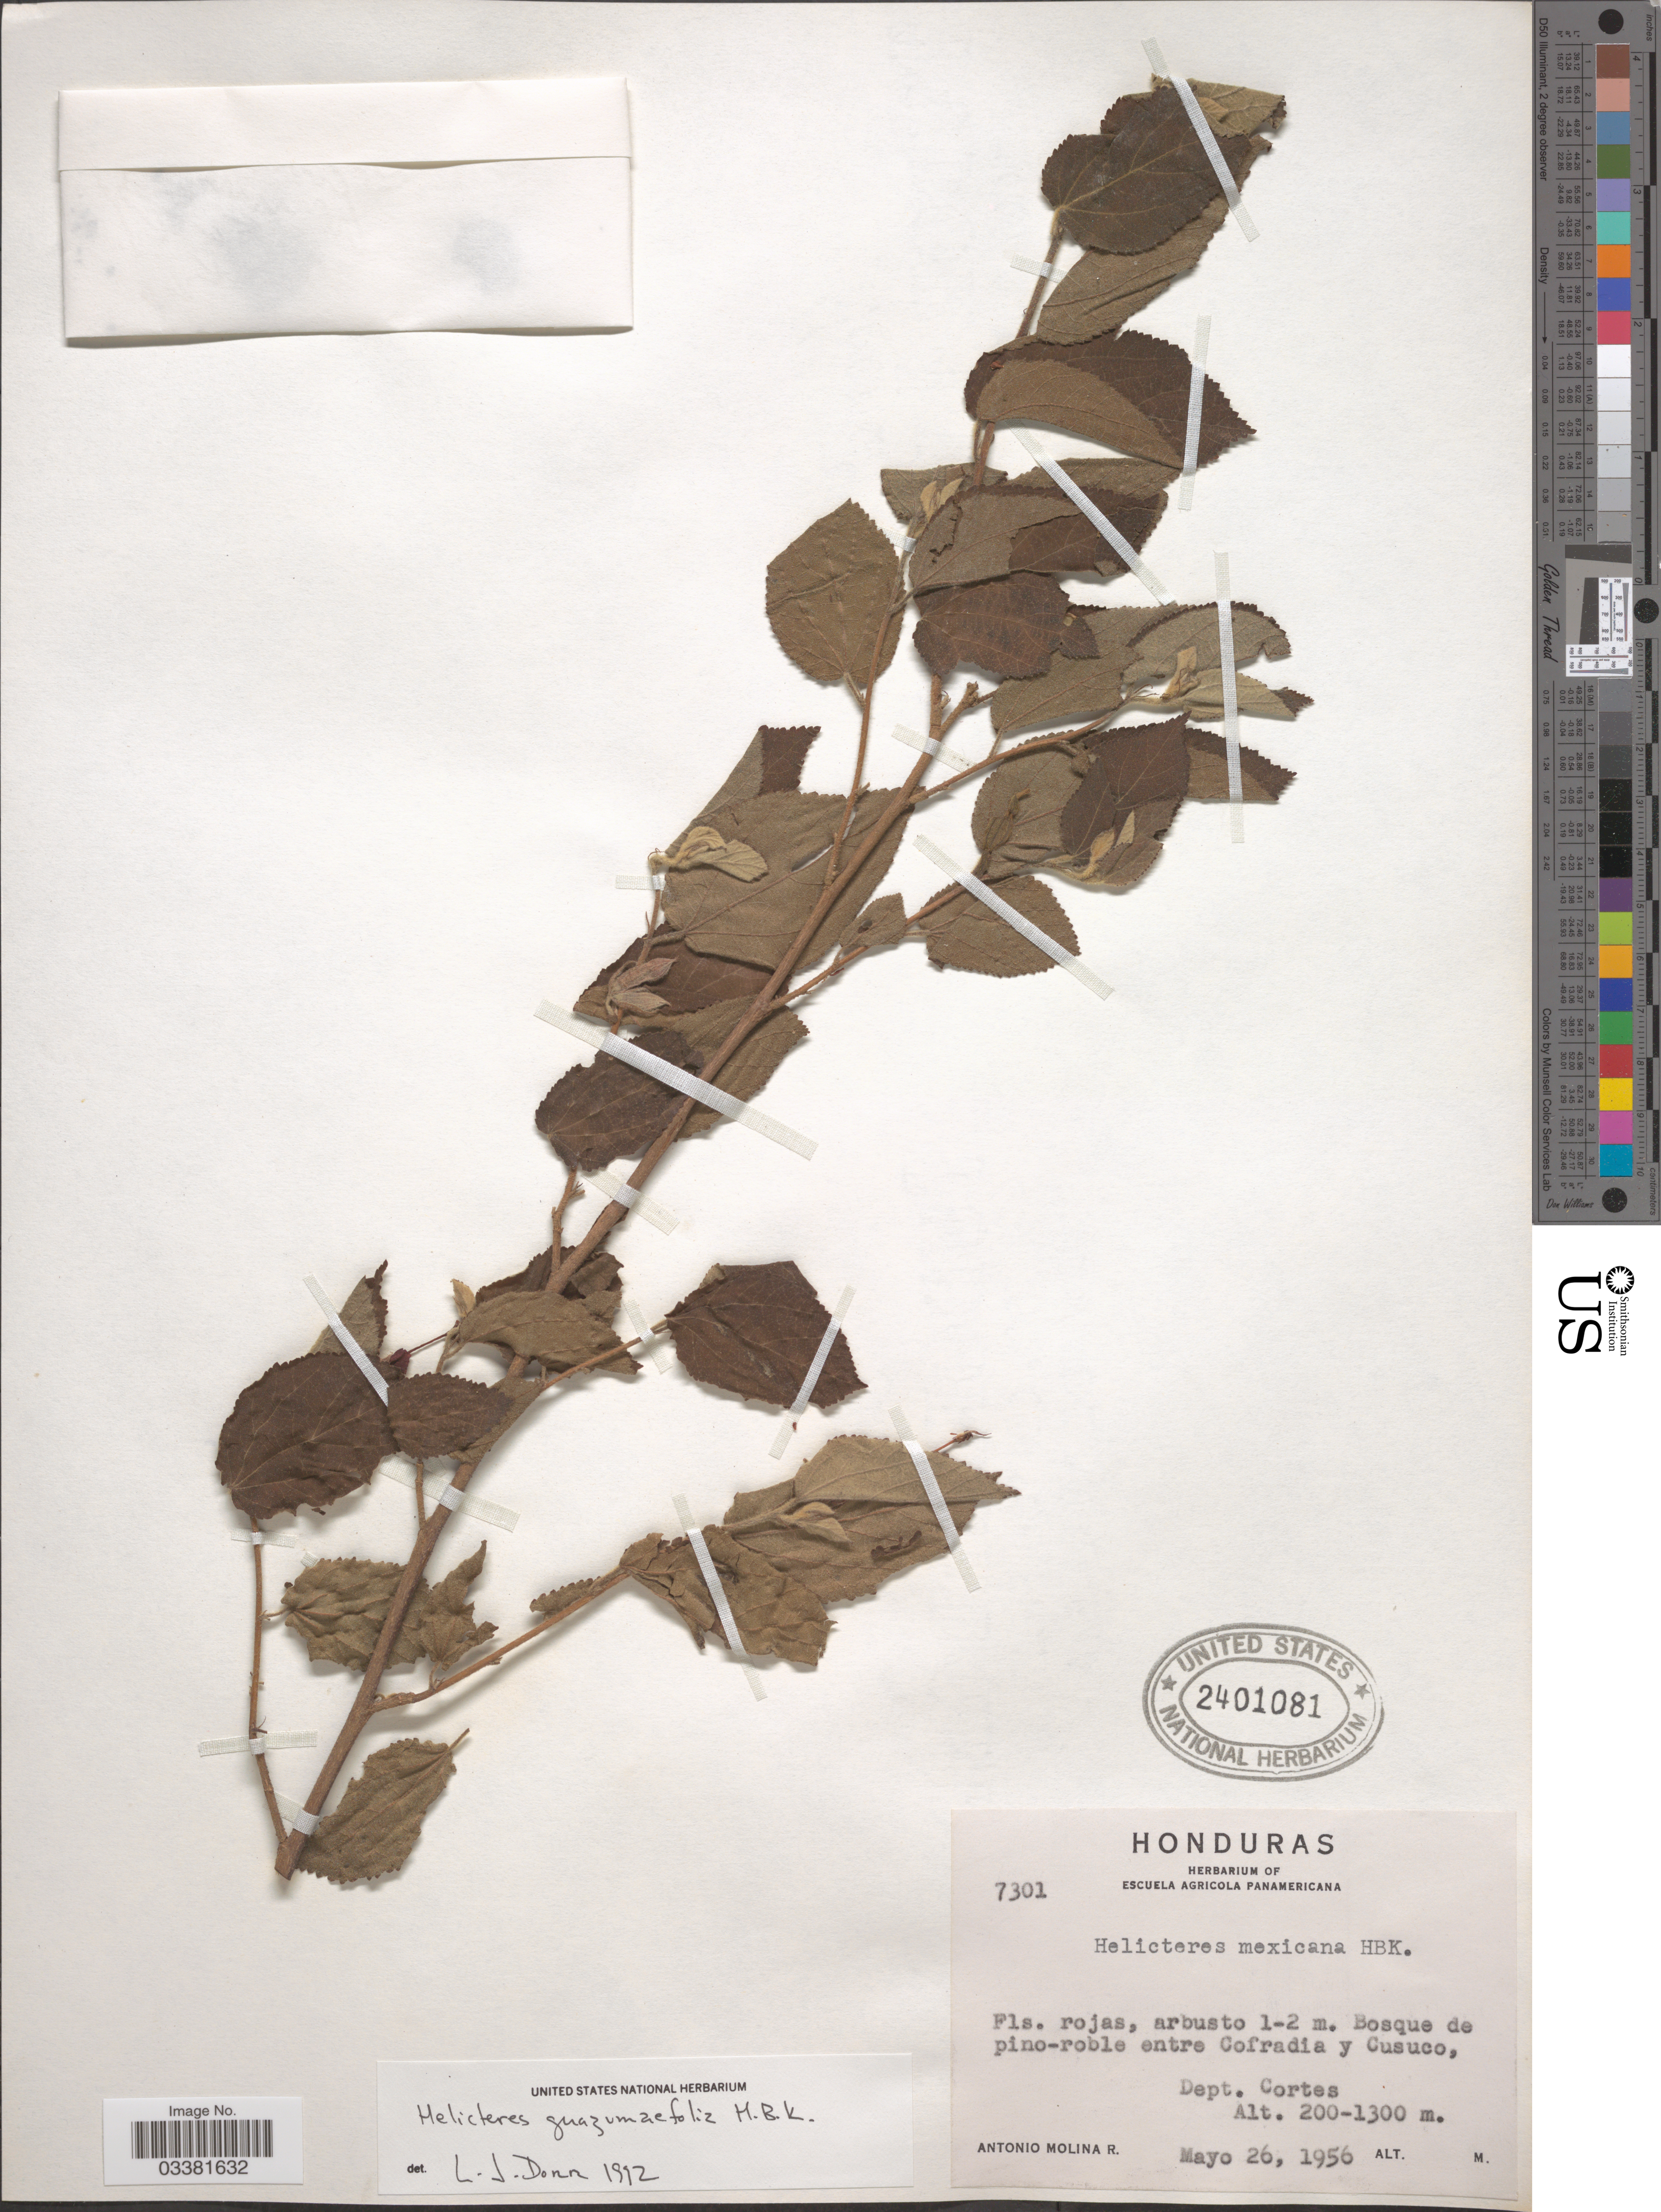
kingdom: Plantae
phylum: Tracheophyta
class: Magnoliopsida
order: Malvales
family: Malvaceae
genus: Helicteres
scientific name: Helicteres guazumifolia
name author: Kunth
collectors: A. Molina R.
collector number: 7301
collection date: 1956-05-26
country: Honduras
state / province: Cortés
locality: Bosque de pino-roble entre Cofradia y Cusuco, Dept. Cortes.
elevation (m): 200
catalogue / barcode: US 2401081